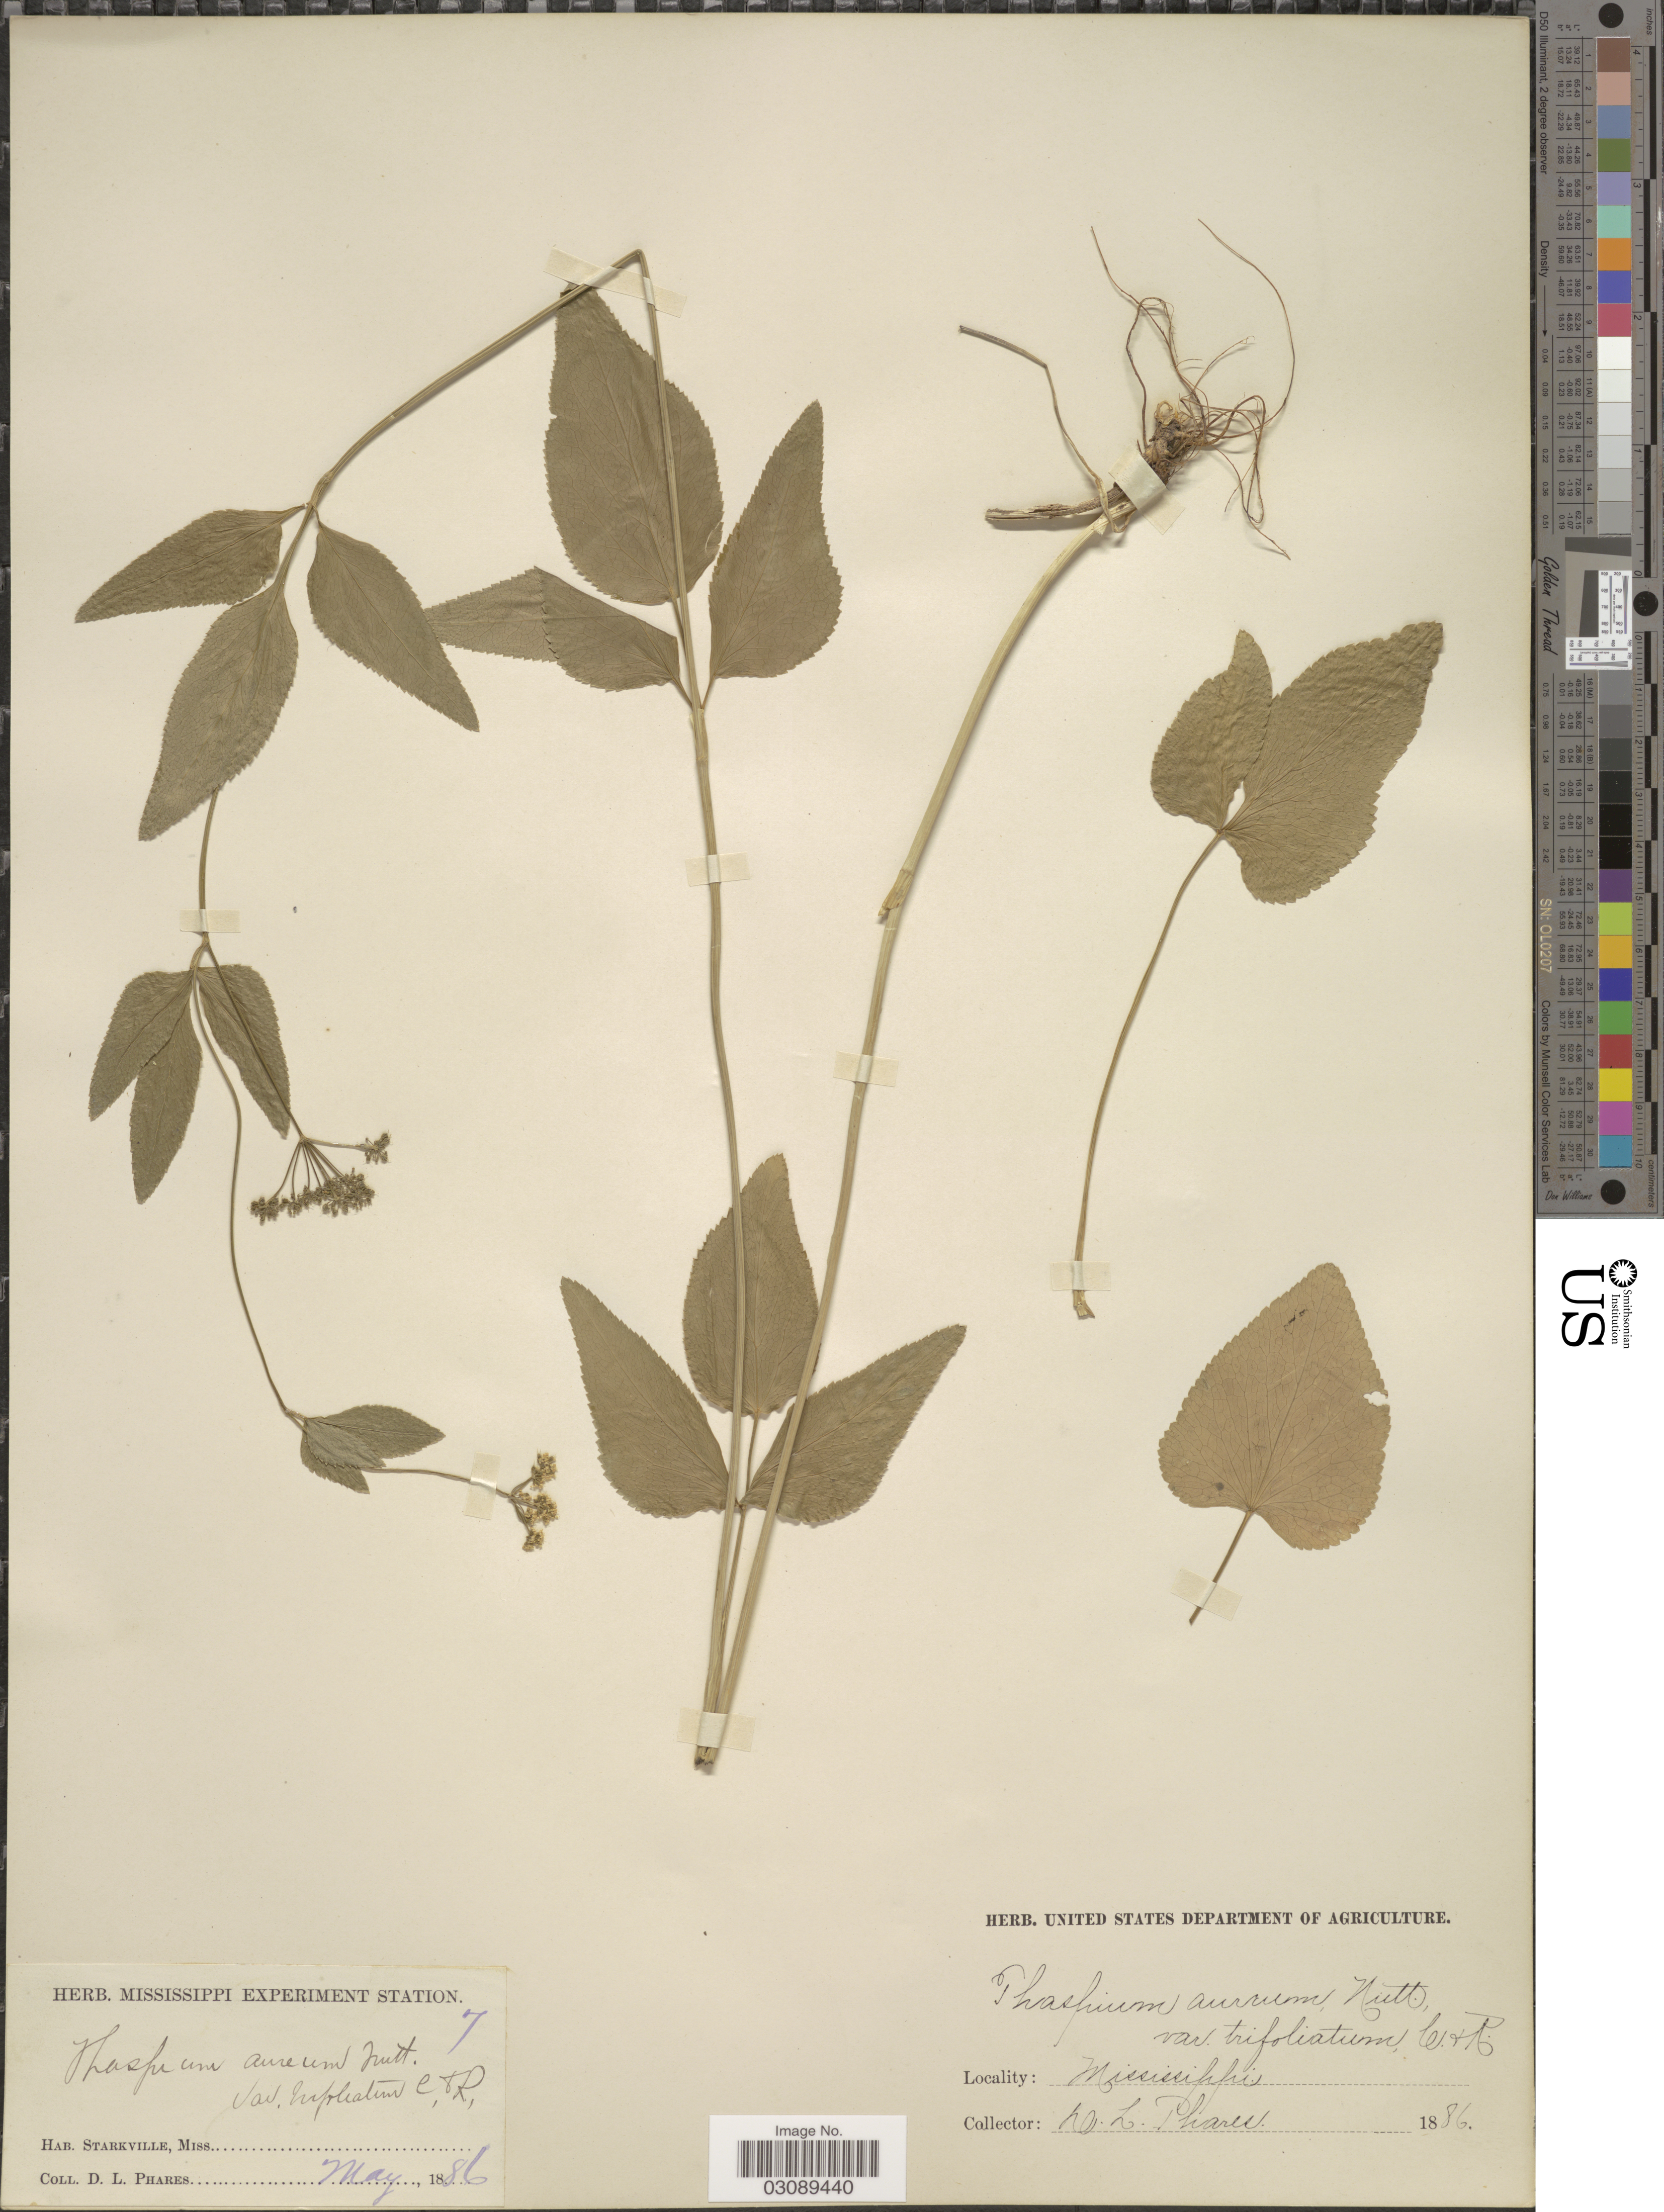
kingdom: Plantae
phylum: Tracheophyta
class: Magnoliopsida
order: Apiales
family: Apiaceae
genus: Thaspium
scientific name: Thaspium aureum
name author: (L.) Nutt.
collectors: D. Phares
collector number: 7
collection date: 1886-05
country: United States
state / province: Mississippi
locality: Starkville.